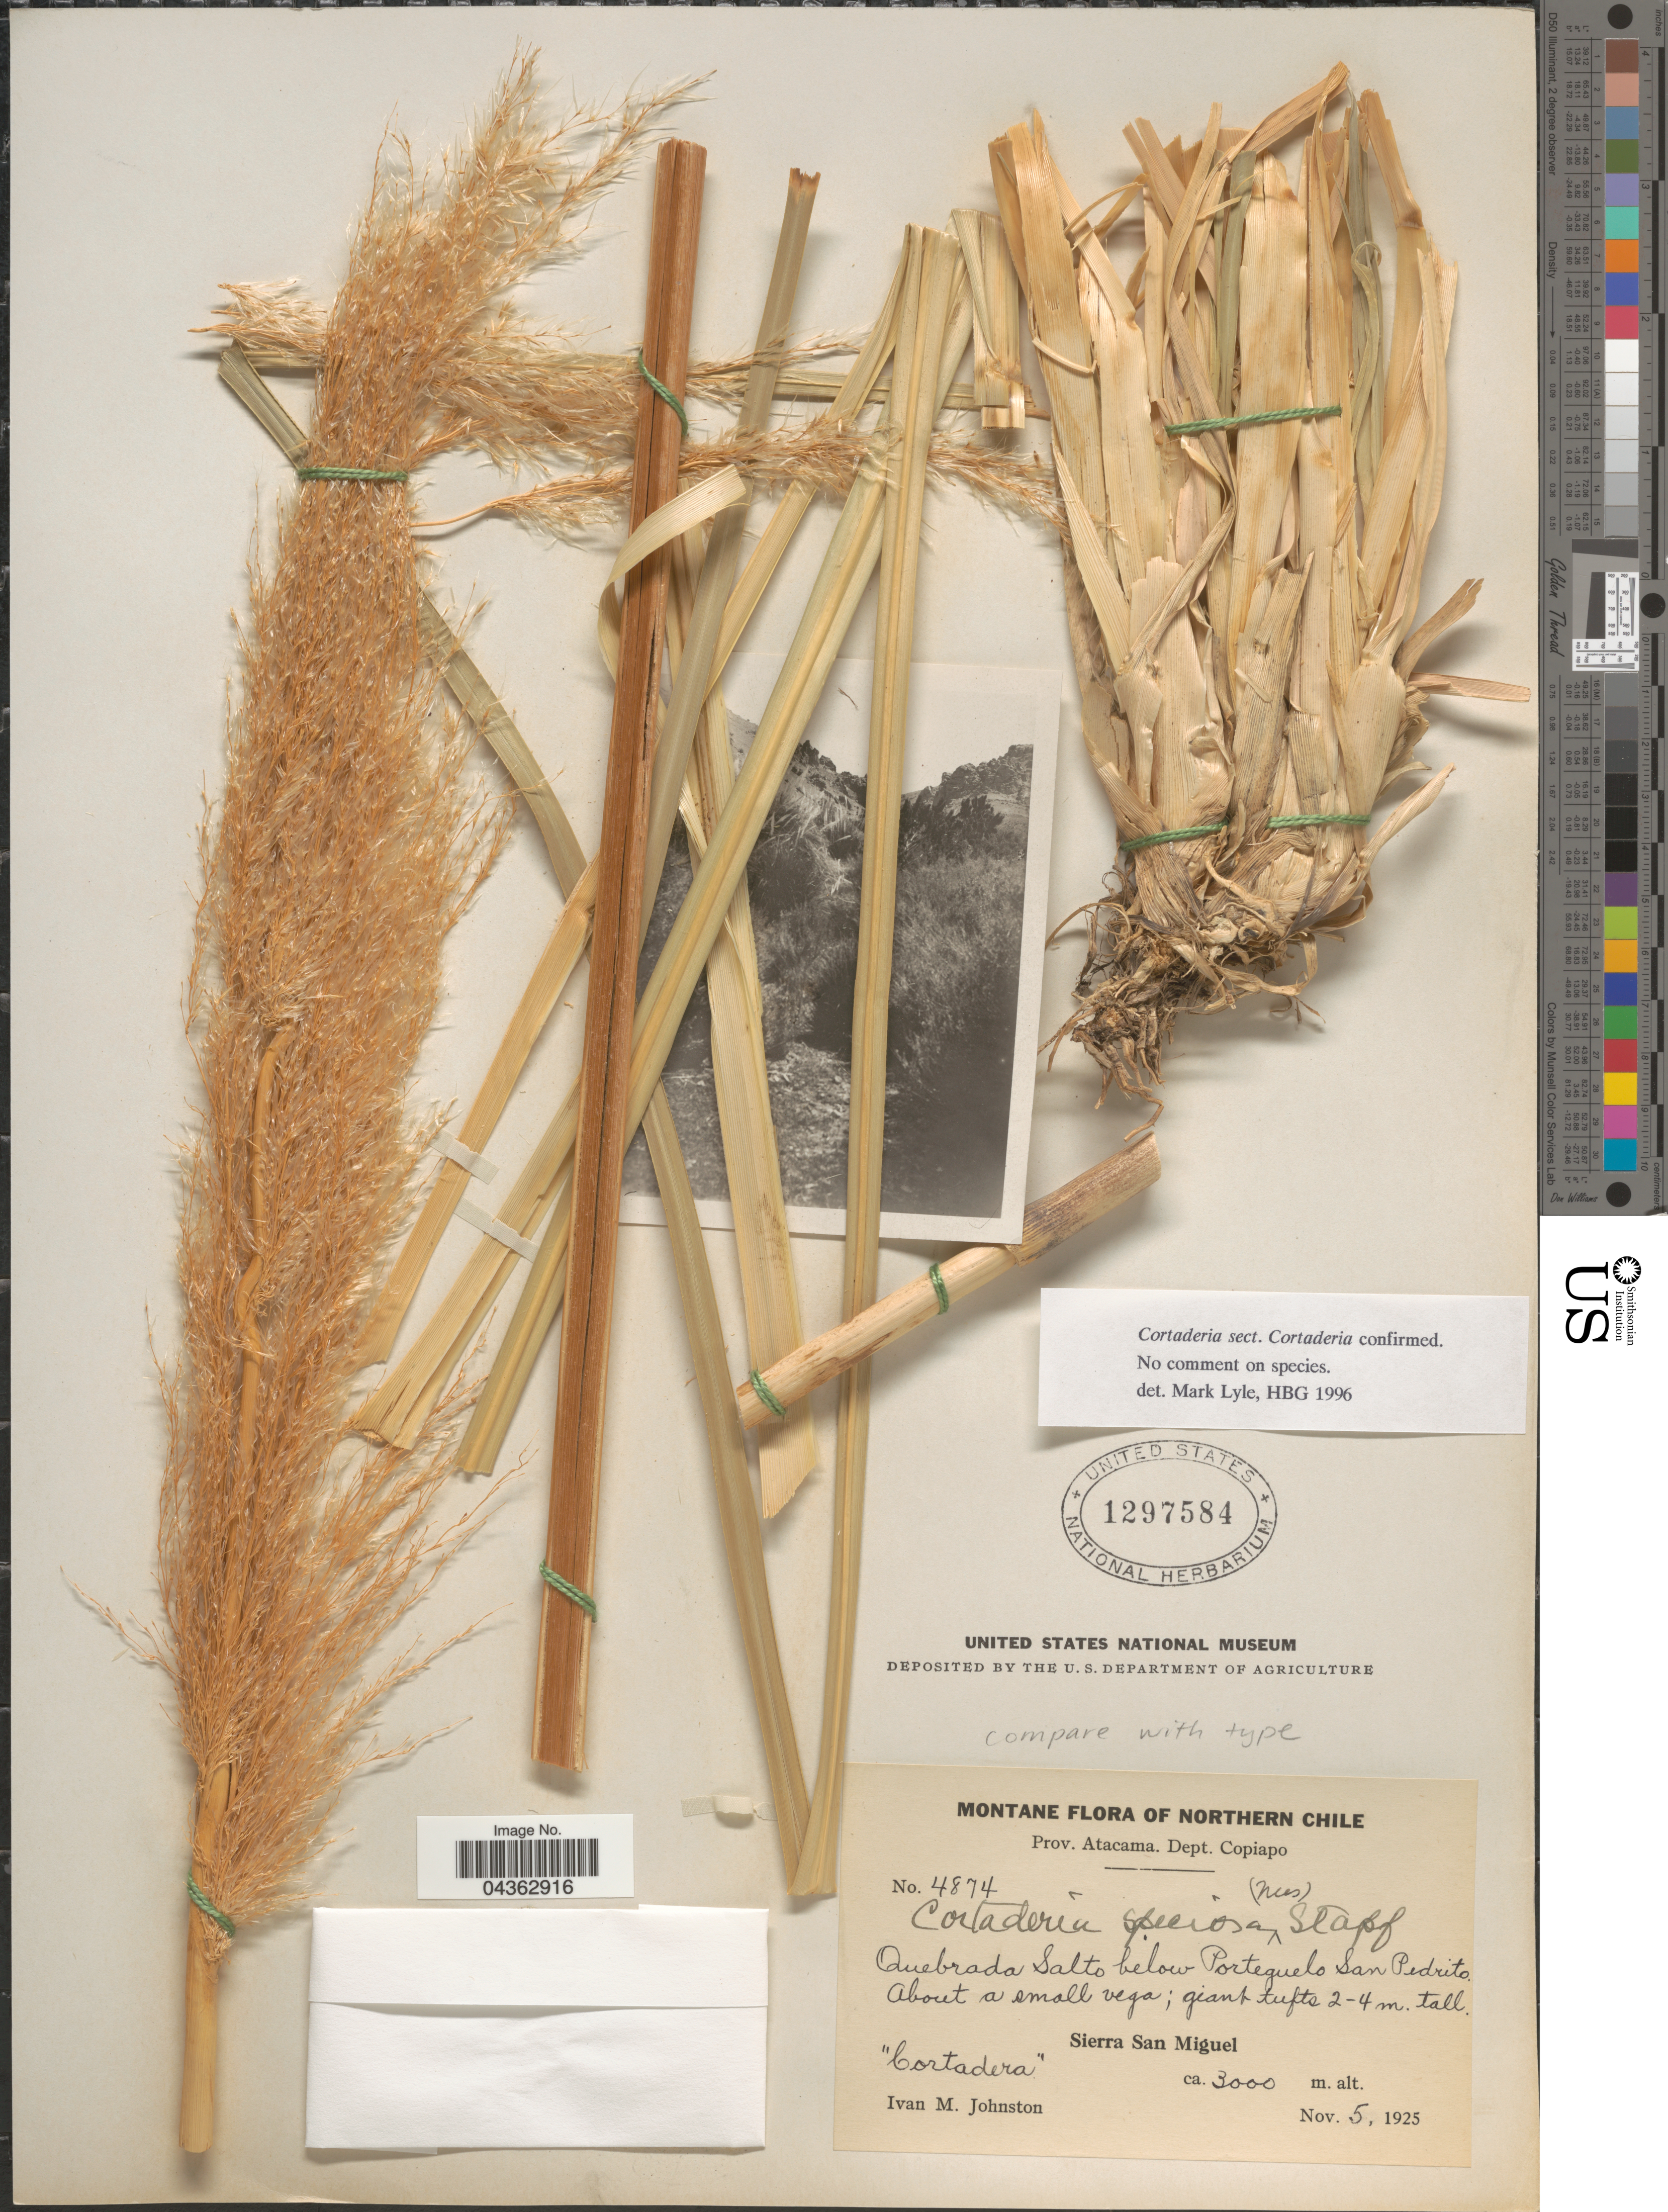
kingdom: Plantae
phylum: Tracheophyta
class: Liliopsida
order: Poales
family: Poaceae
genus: Cortaderia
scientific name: Cortaderia speciosa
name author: (Nees) Stapf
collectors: I.M. Johnston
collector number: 4874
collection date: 1925-11-05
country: Chile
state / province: Atacama (III)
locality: Montane of Northern Chile. Quebrada Salto below Porteguelo San Pedrito. Sierra San Miguel. "Cortadera".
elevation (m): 3000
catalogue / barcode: US 1297584